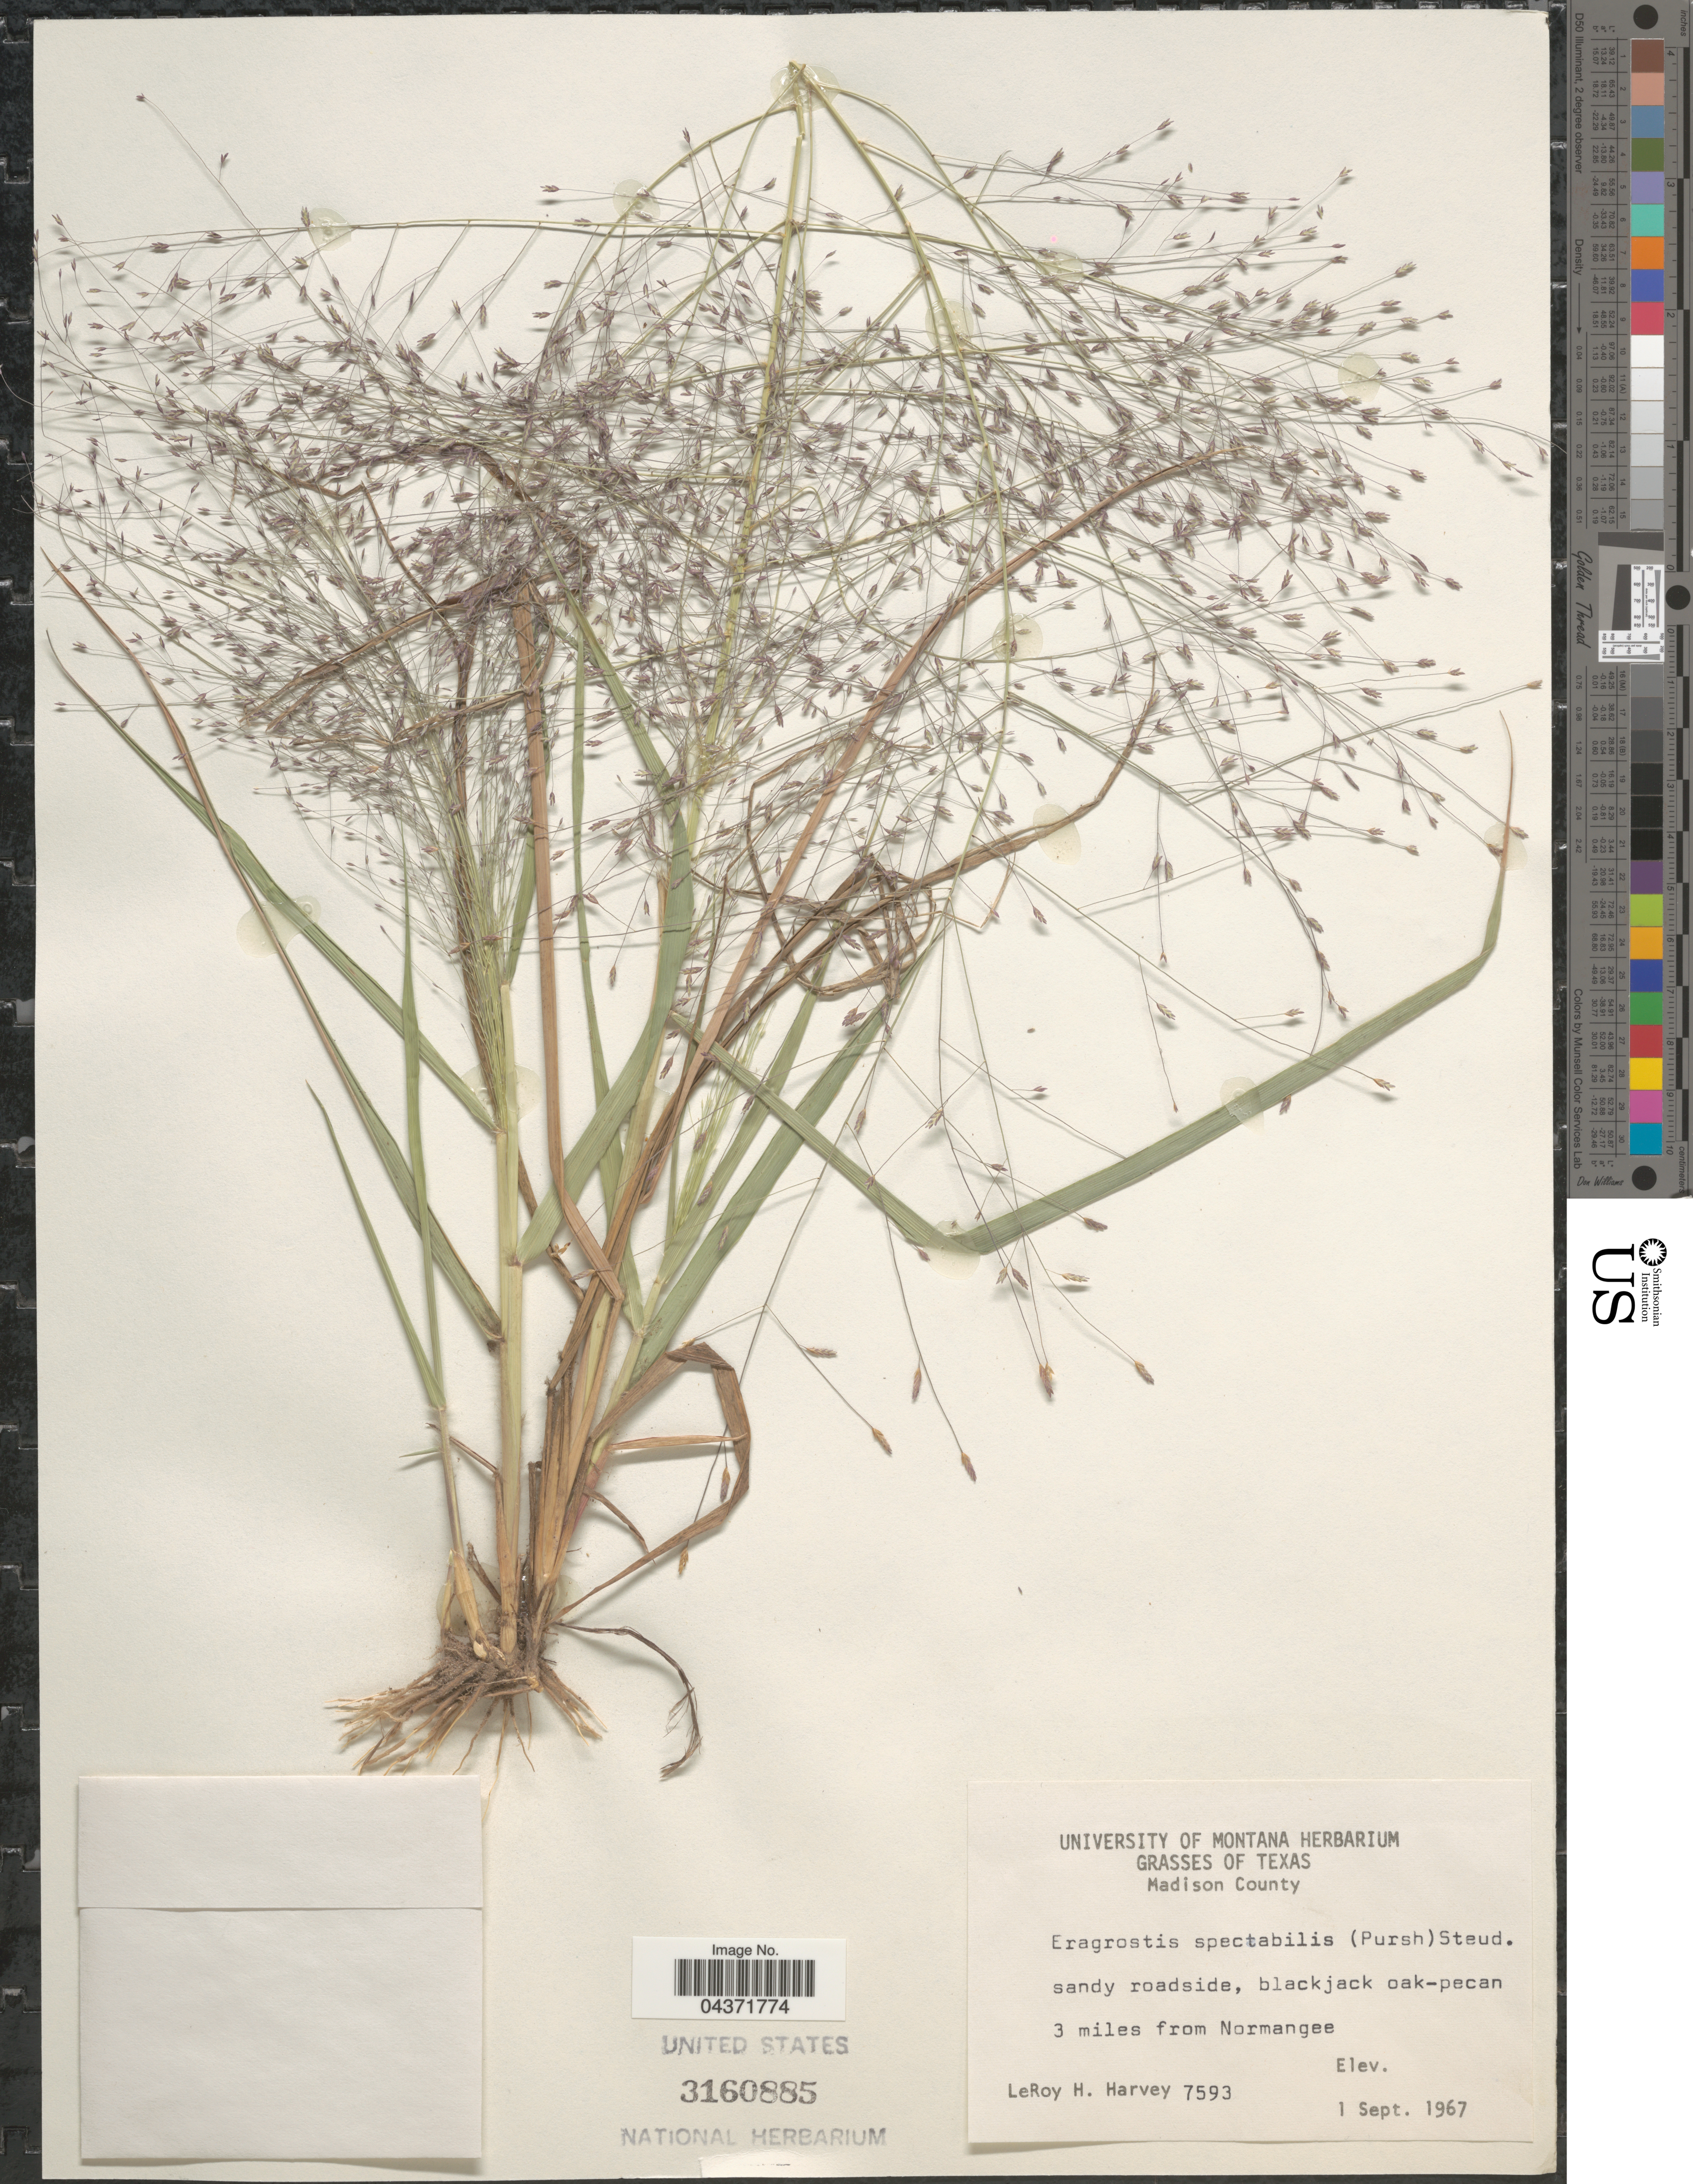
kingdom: Plantae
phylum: Tracheophyta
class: Liliopsida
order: Poales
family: Poaceae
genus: Eragrostis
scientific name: Eragrostis spectabilis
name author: (Pursh) Steud.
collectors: L. H. Harvey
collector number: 7593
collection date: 1967-09-01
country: United States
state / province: Texas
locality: Madison County. 3 miles from Normangee.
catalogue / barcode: US 3160885